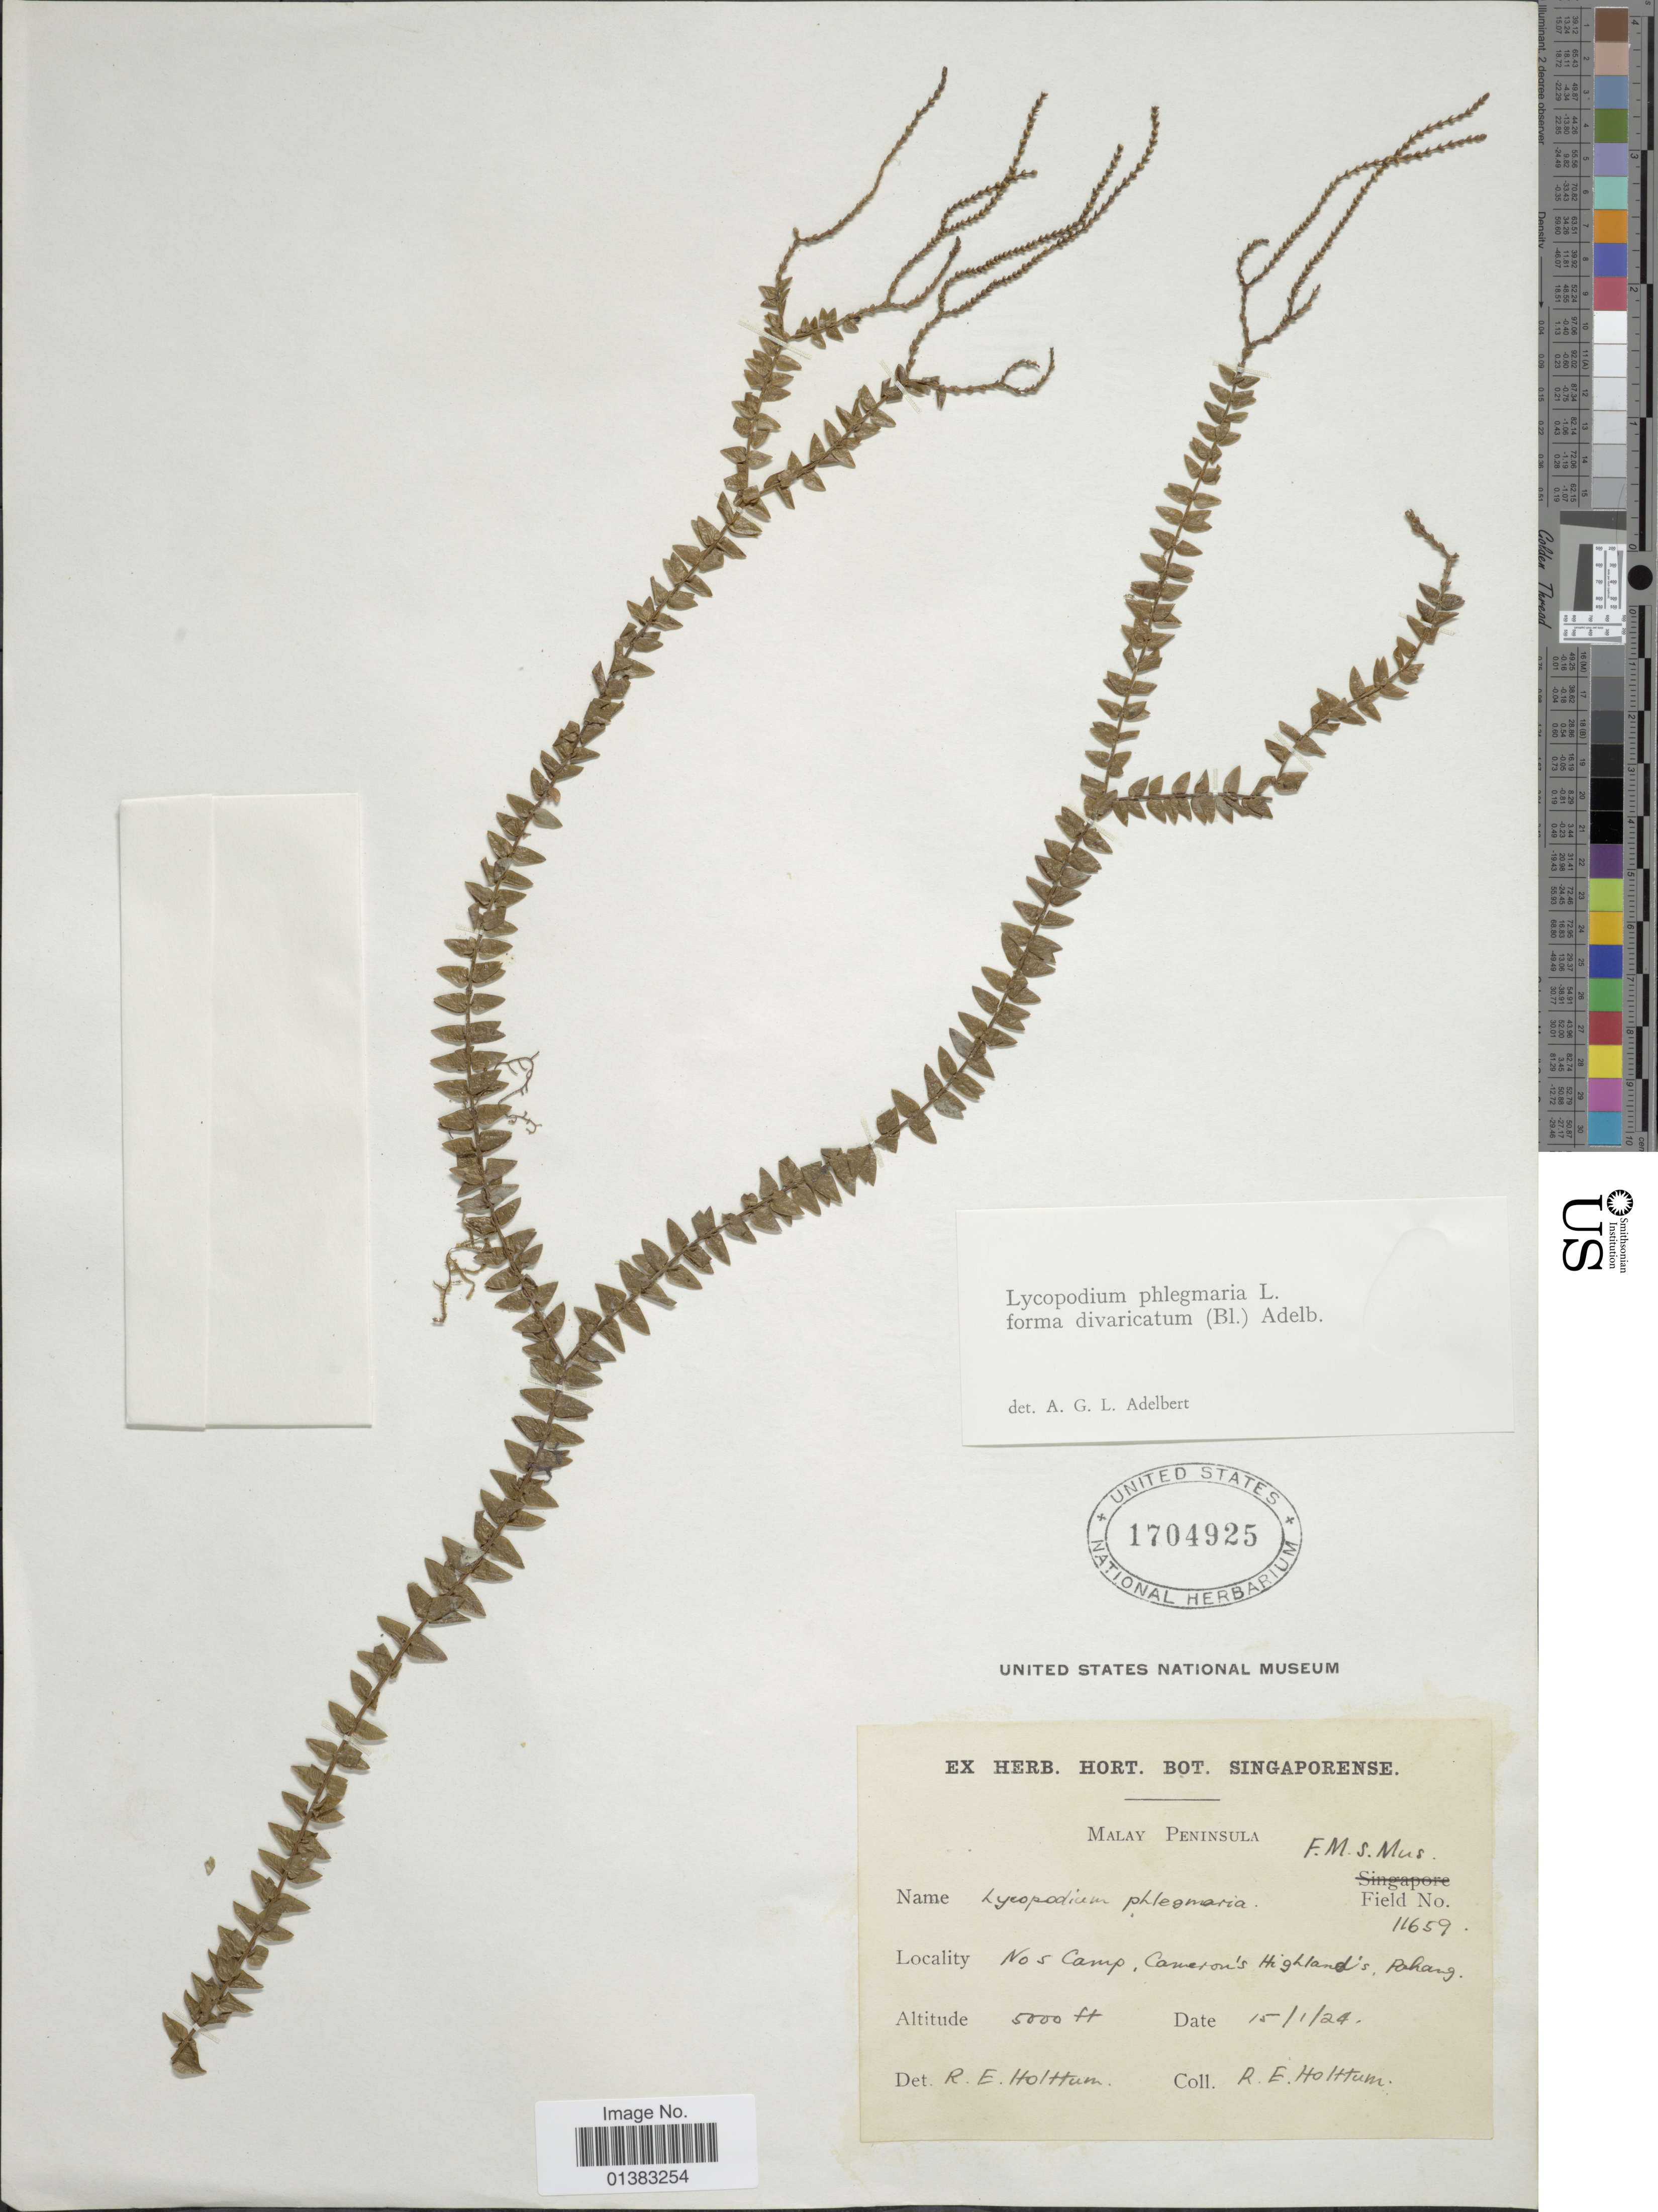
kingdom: Plantae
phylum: Tracheophyta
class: Lycopodiopsida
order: Lycopodiales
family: Lycopodiaceae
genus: Phlegmariurus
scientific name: Phlegmariurus phlegmaria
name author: (L.) Holub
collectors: R. E. Holttum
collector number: FMS Mus 11659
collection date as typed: Transcribed d/m/y: 15/1/24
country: Malaysia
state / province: Pahang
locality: Malay Peninsula, No 5 Camp, Cameron's Highlands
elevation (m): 1524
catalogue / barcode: US 1704925